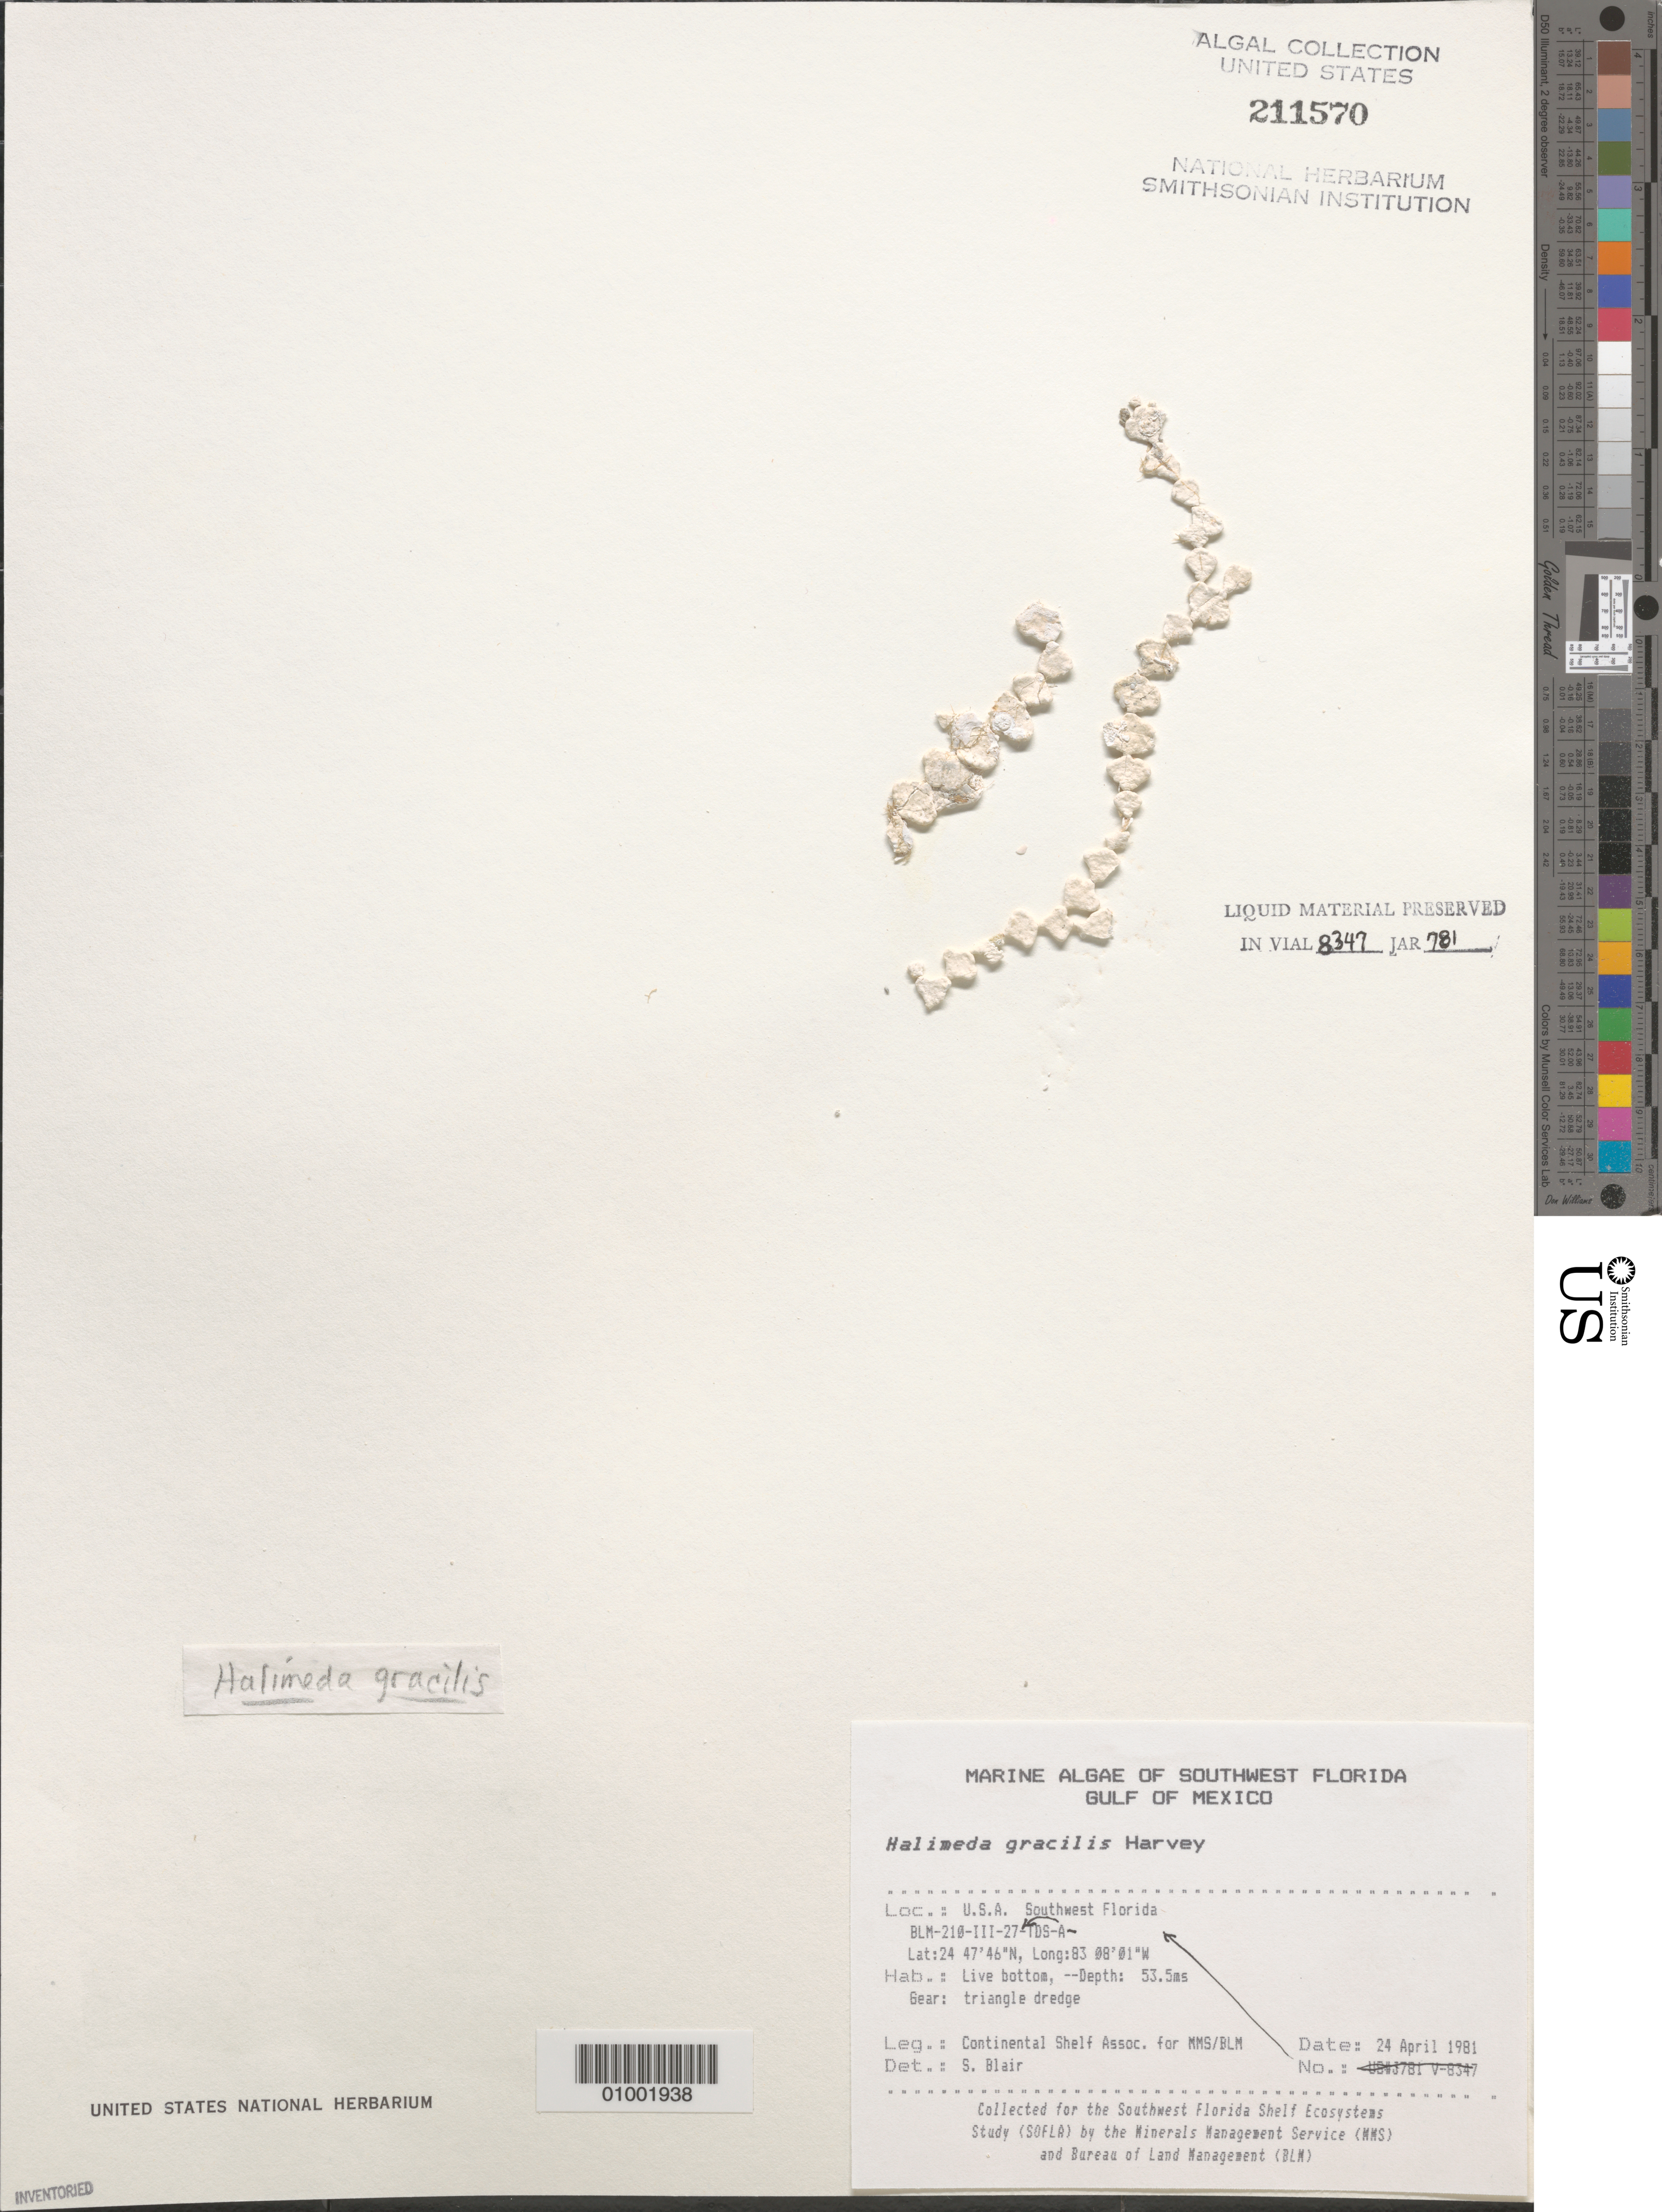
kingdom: Plantae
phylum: Chlorophyta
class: Ulvophyceae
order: Bryopsidales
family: Halimedaceae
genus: Halimeda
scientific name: Halimeda gracilis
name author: Harv. ex J. Agardh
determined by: Blair, S. M.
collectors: Continental Shelf Associates for the MMS/BLM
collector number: BLM-210-IV-27-A-TDS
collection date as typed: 24 Apr 1981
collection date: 1981-04-24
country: United States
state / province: Florida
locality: Gulf of Mexico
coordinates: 24 47'46"N, 83 08'01"W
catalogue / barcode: US 211570